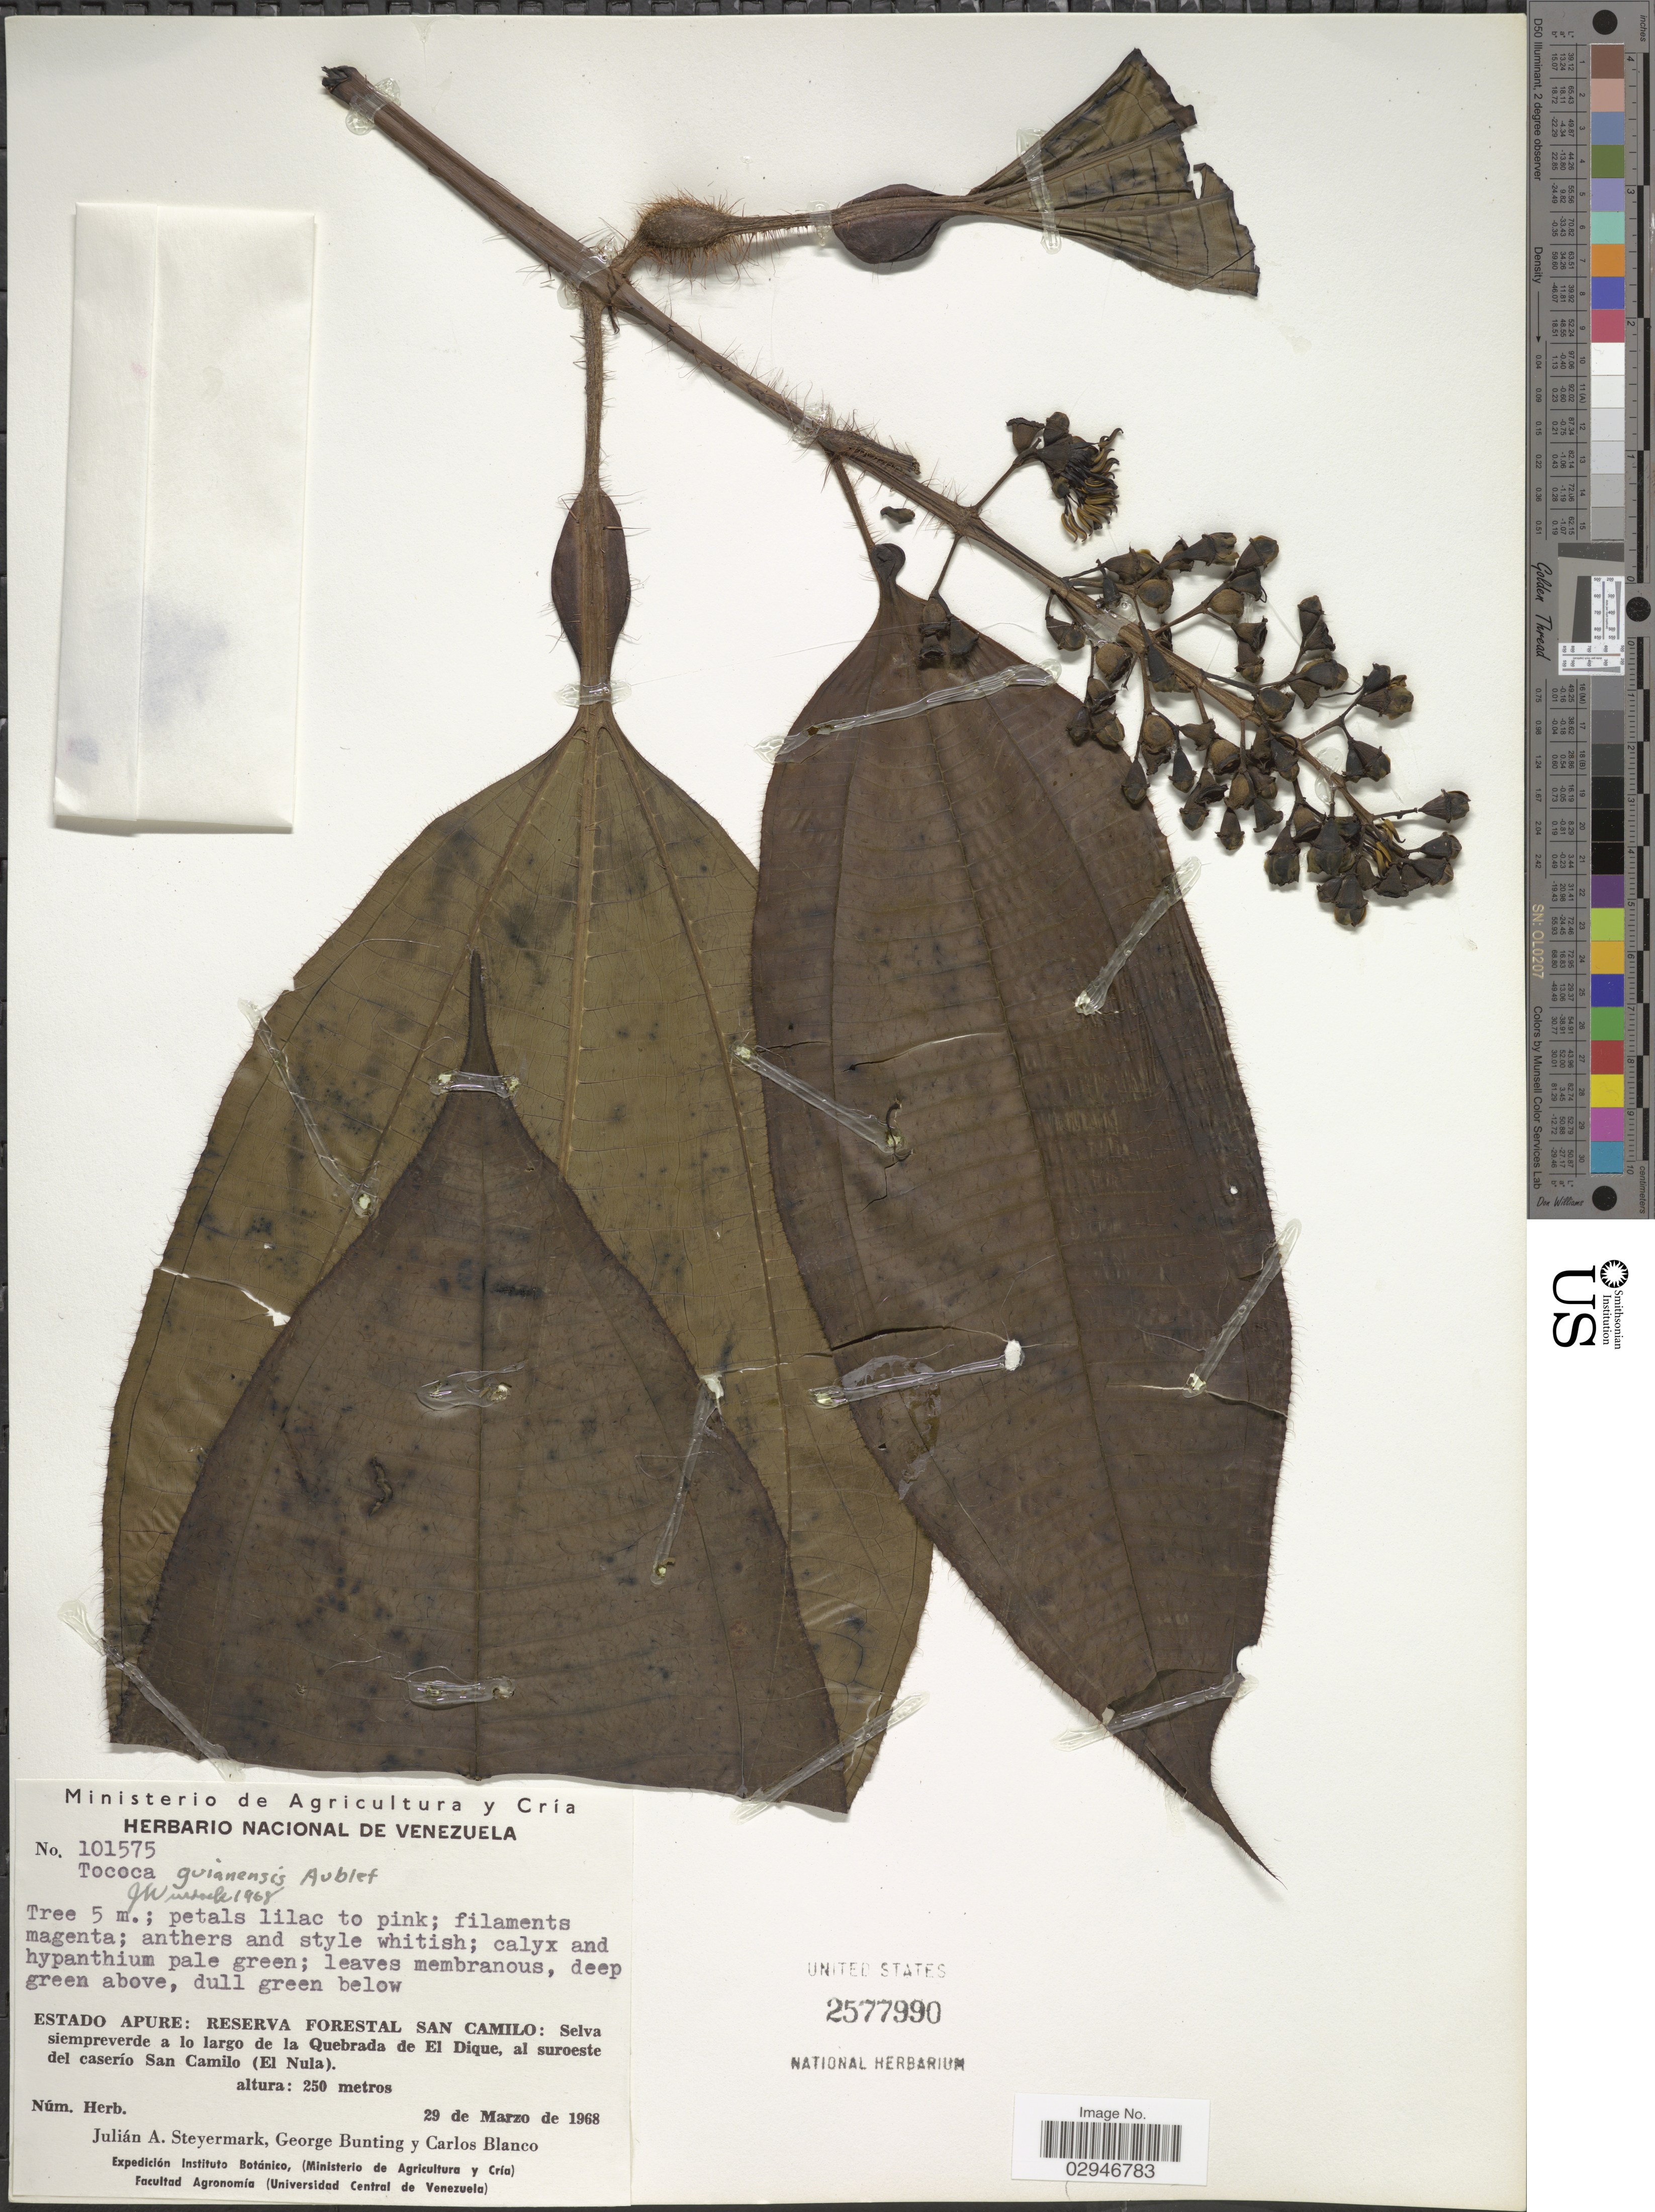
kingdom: Plantae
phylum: Tracheophyta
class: Magnoliopsida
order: Myrtales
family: Melastomataceae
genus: Tococa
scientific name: Tococa guianensis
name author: Aubl.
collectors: J. Steyermark, G. S. Bunting & C. Blanco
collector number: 101575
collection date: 1968-03-29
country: Venezuela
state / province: Apure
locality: Estado Apure: Reserva Forestal San Camilo: Selva siempreverde a lo largo de la Quebrada de El Dique, al suroeste del caserío San Camilo (El Nula).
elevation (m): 250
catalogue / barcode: US 2577990